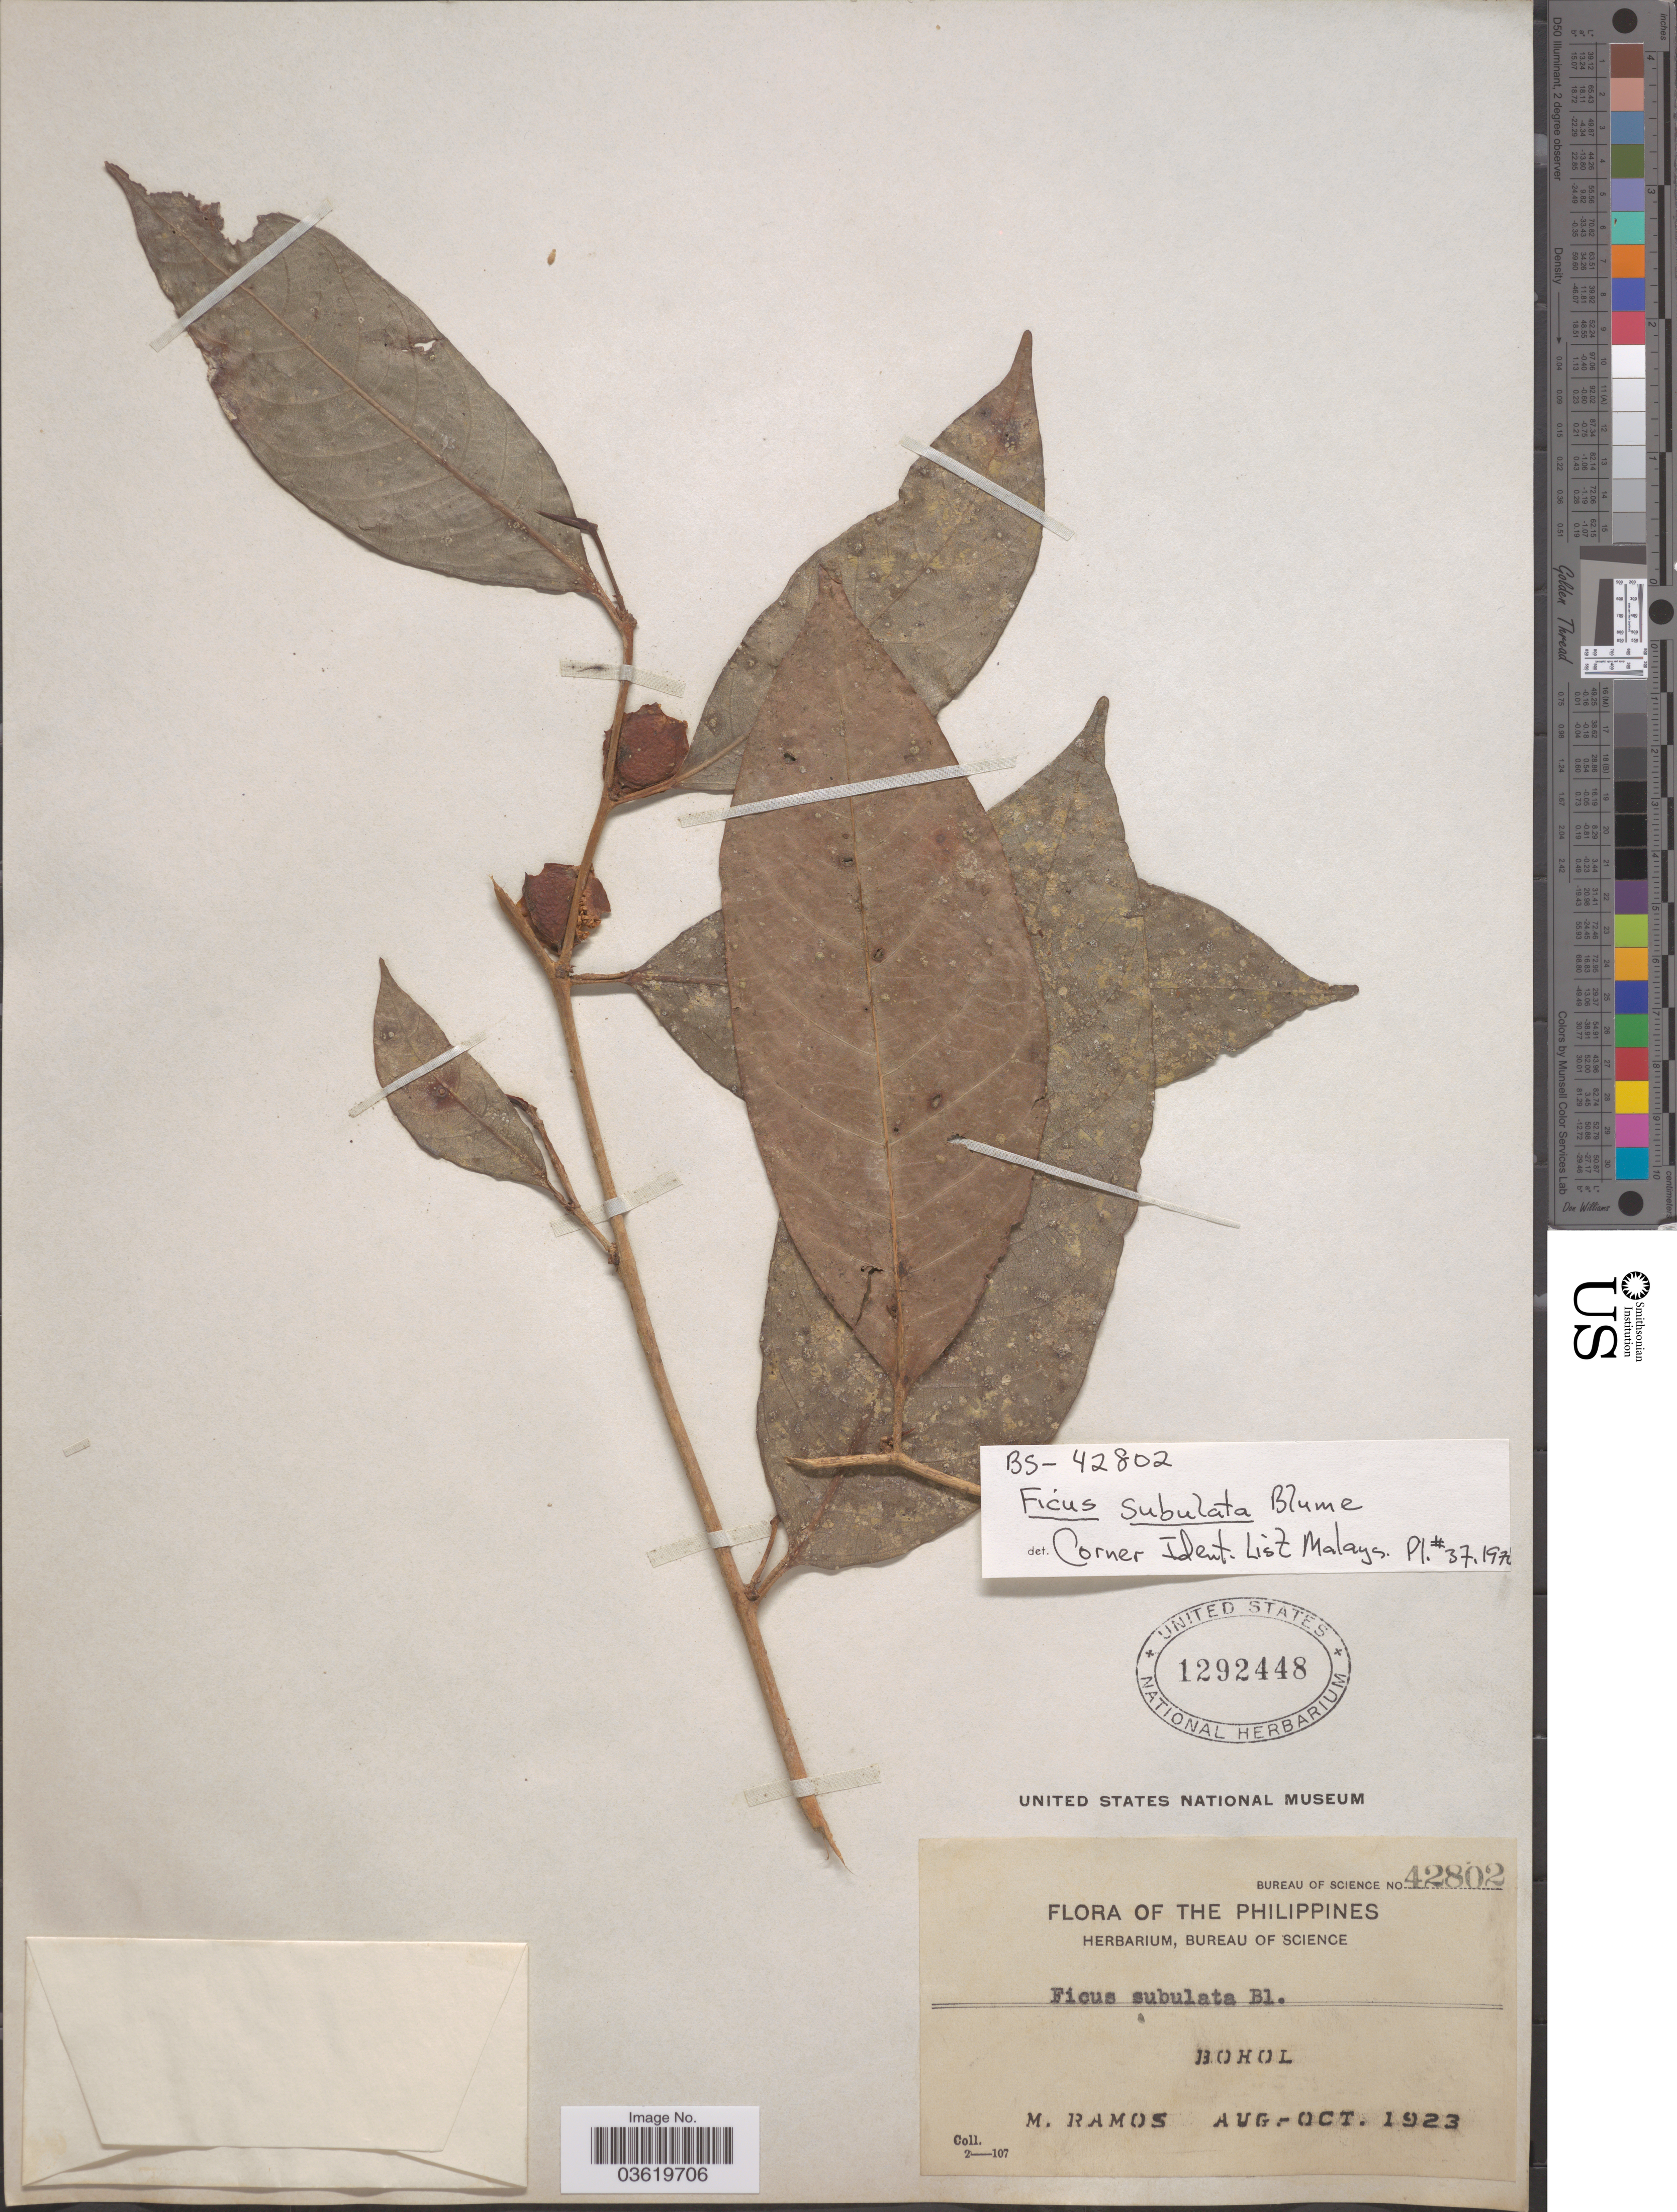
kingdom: Plantae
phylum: Tracheophyta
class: Magnoliopsida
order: Rosales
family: Moraceae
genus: Ficus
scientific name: Ficus subulata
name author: Blume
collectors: M. Ramos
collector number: Bureau of Science 42802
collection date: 1923-08/1923-10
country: Philippines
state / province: Central Visayas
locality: Bohol.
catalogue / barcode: US 1292448